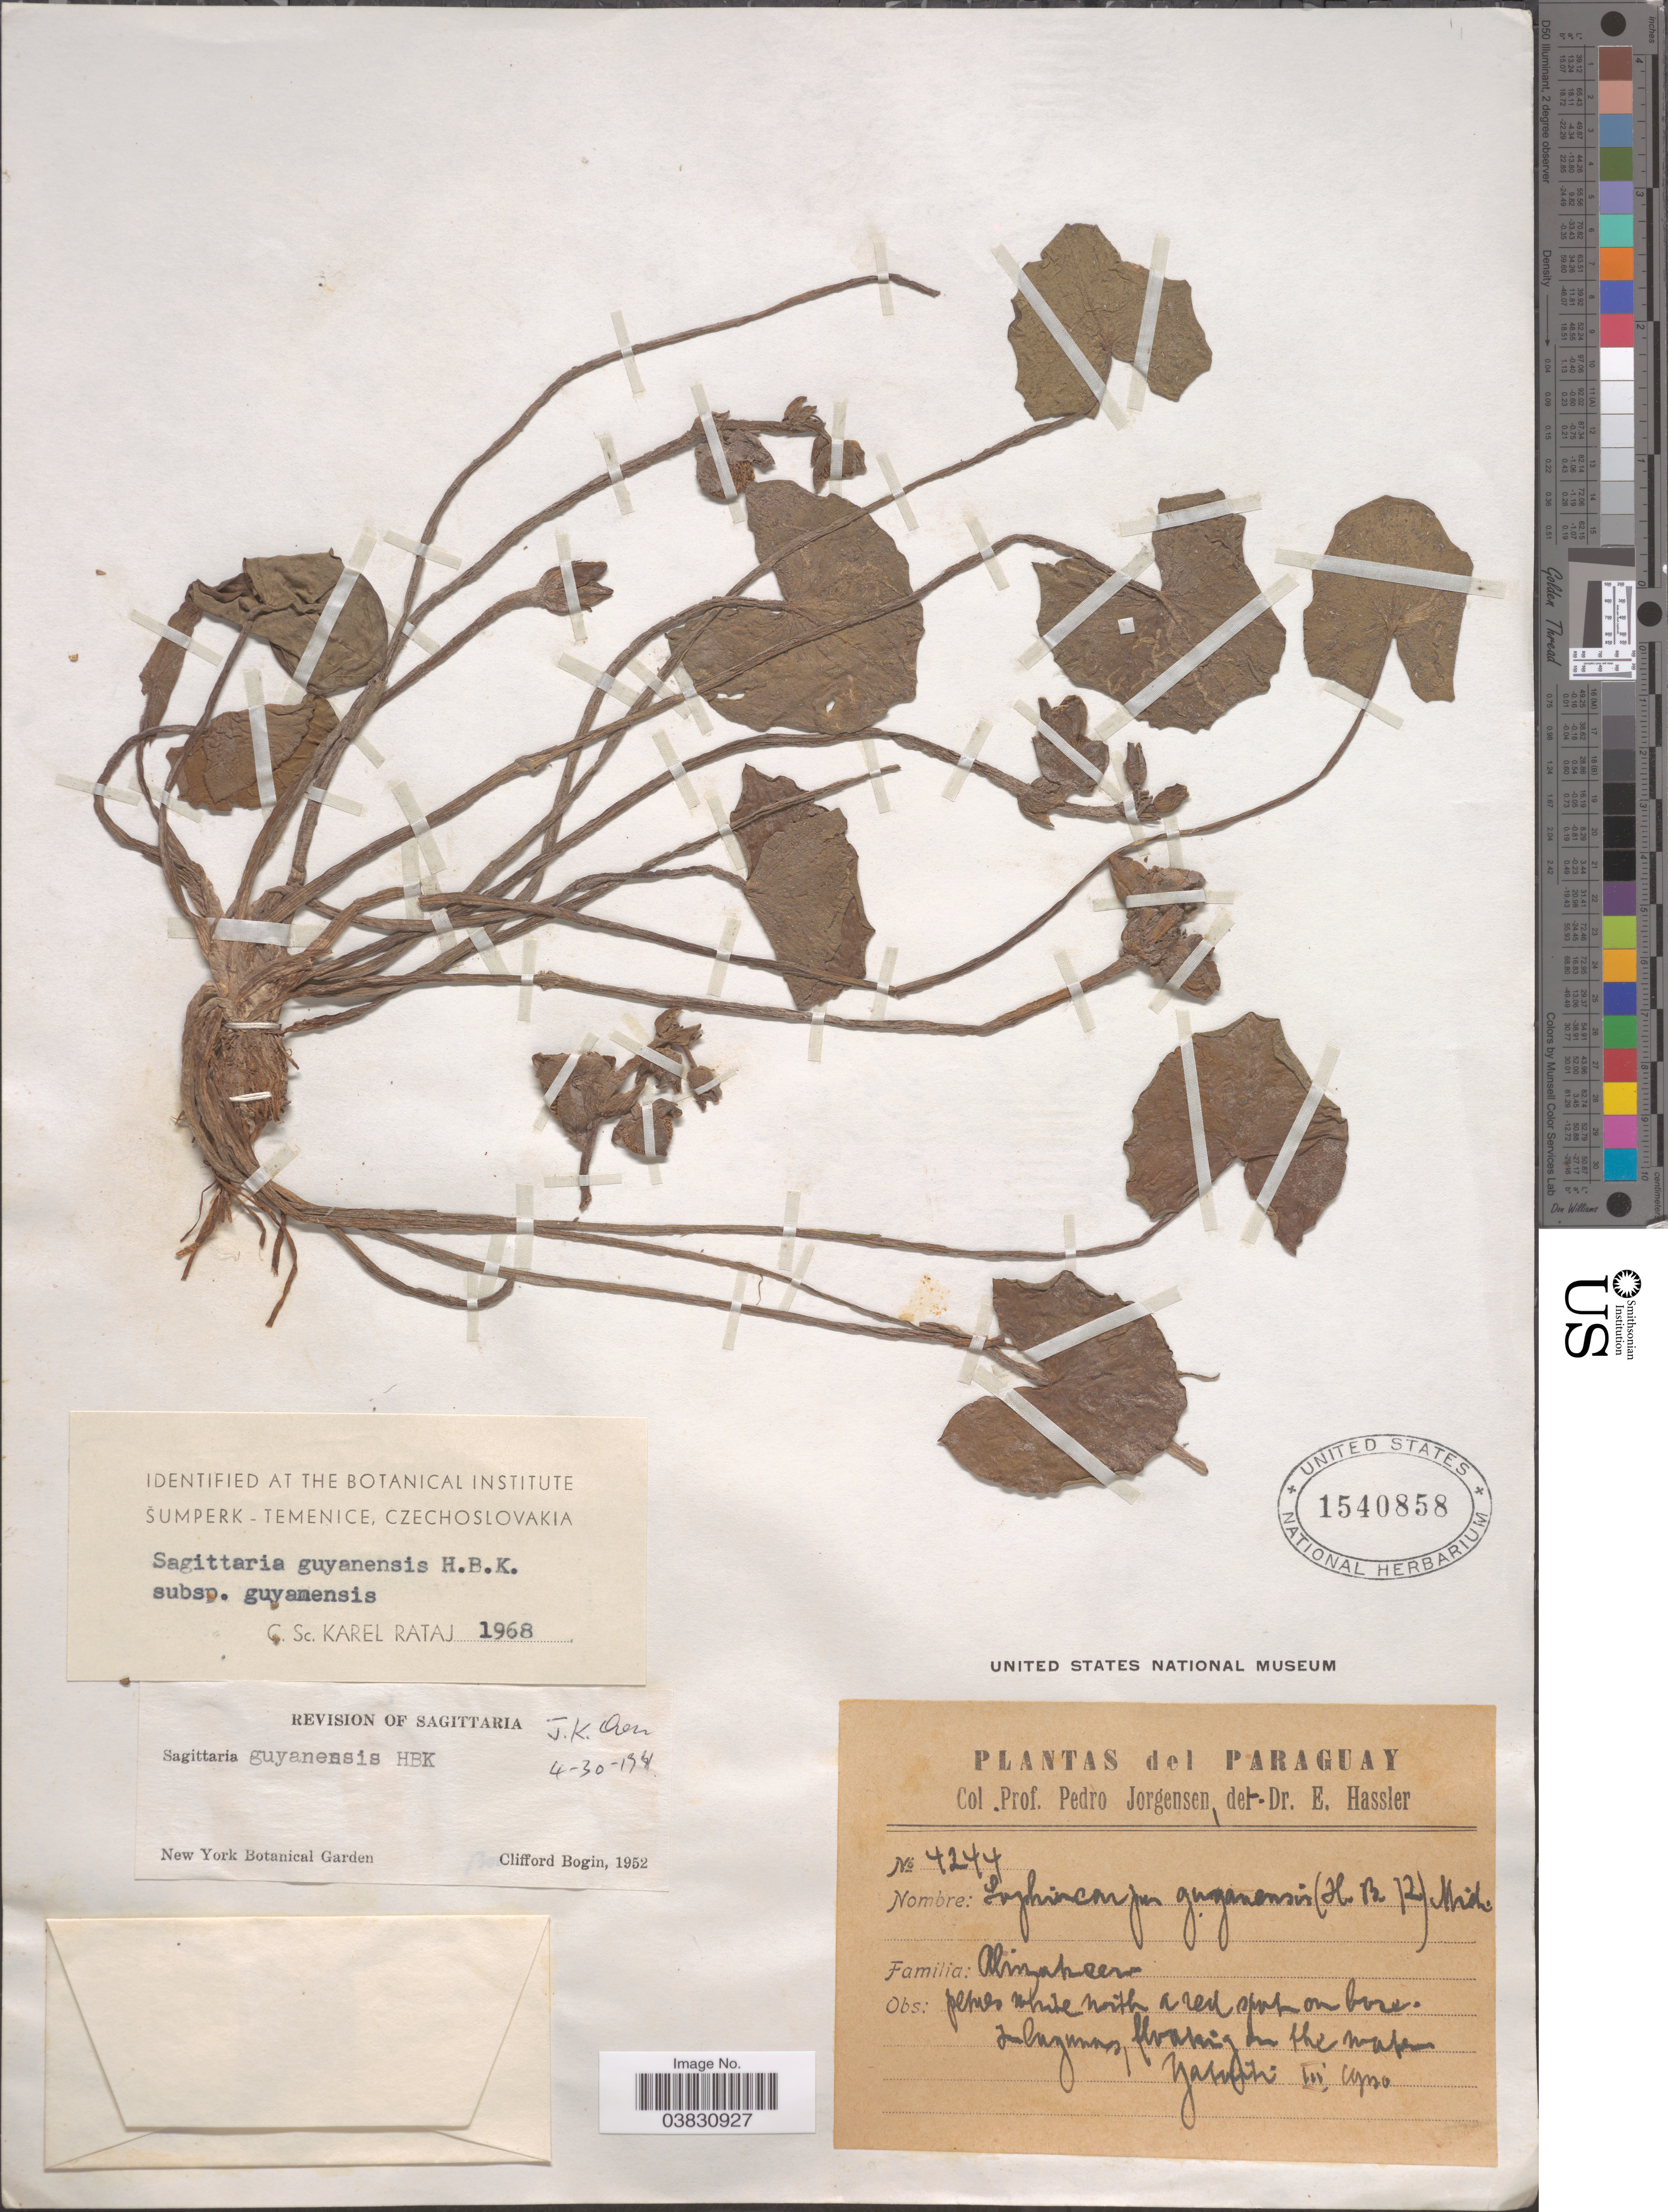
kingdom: Plantae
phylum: Tracheophyta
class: Liliopsida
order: Alismatales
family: Alismataceae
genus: Sagittaria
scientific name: Sagittaria guayanensis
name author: Kunth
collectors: P. Jörgensen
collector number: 4244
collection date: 1920-03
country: Paraguay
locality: In lagunas, floating in the water. Yataiti.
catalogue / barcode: US 1540858